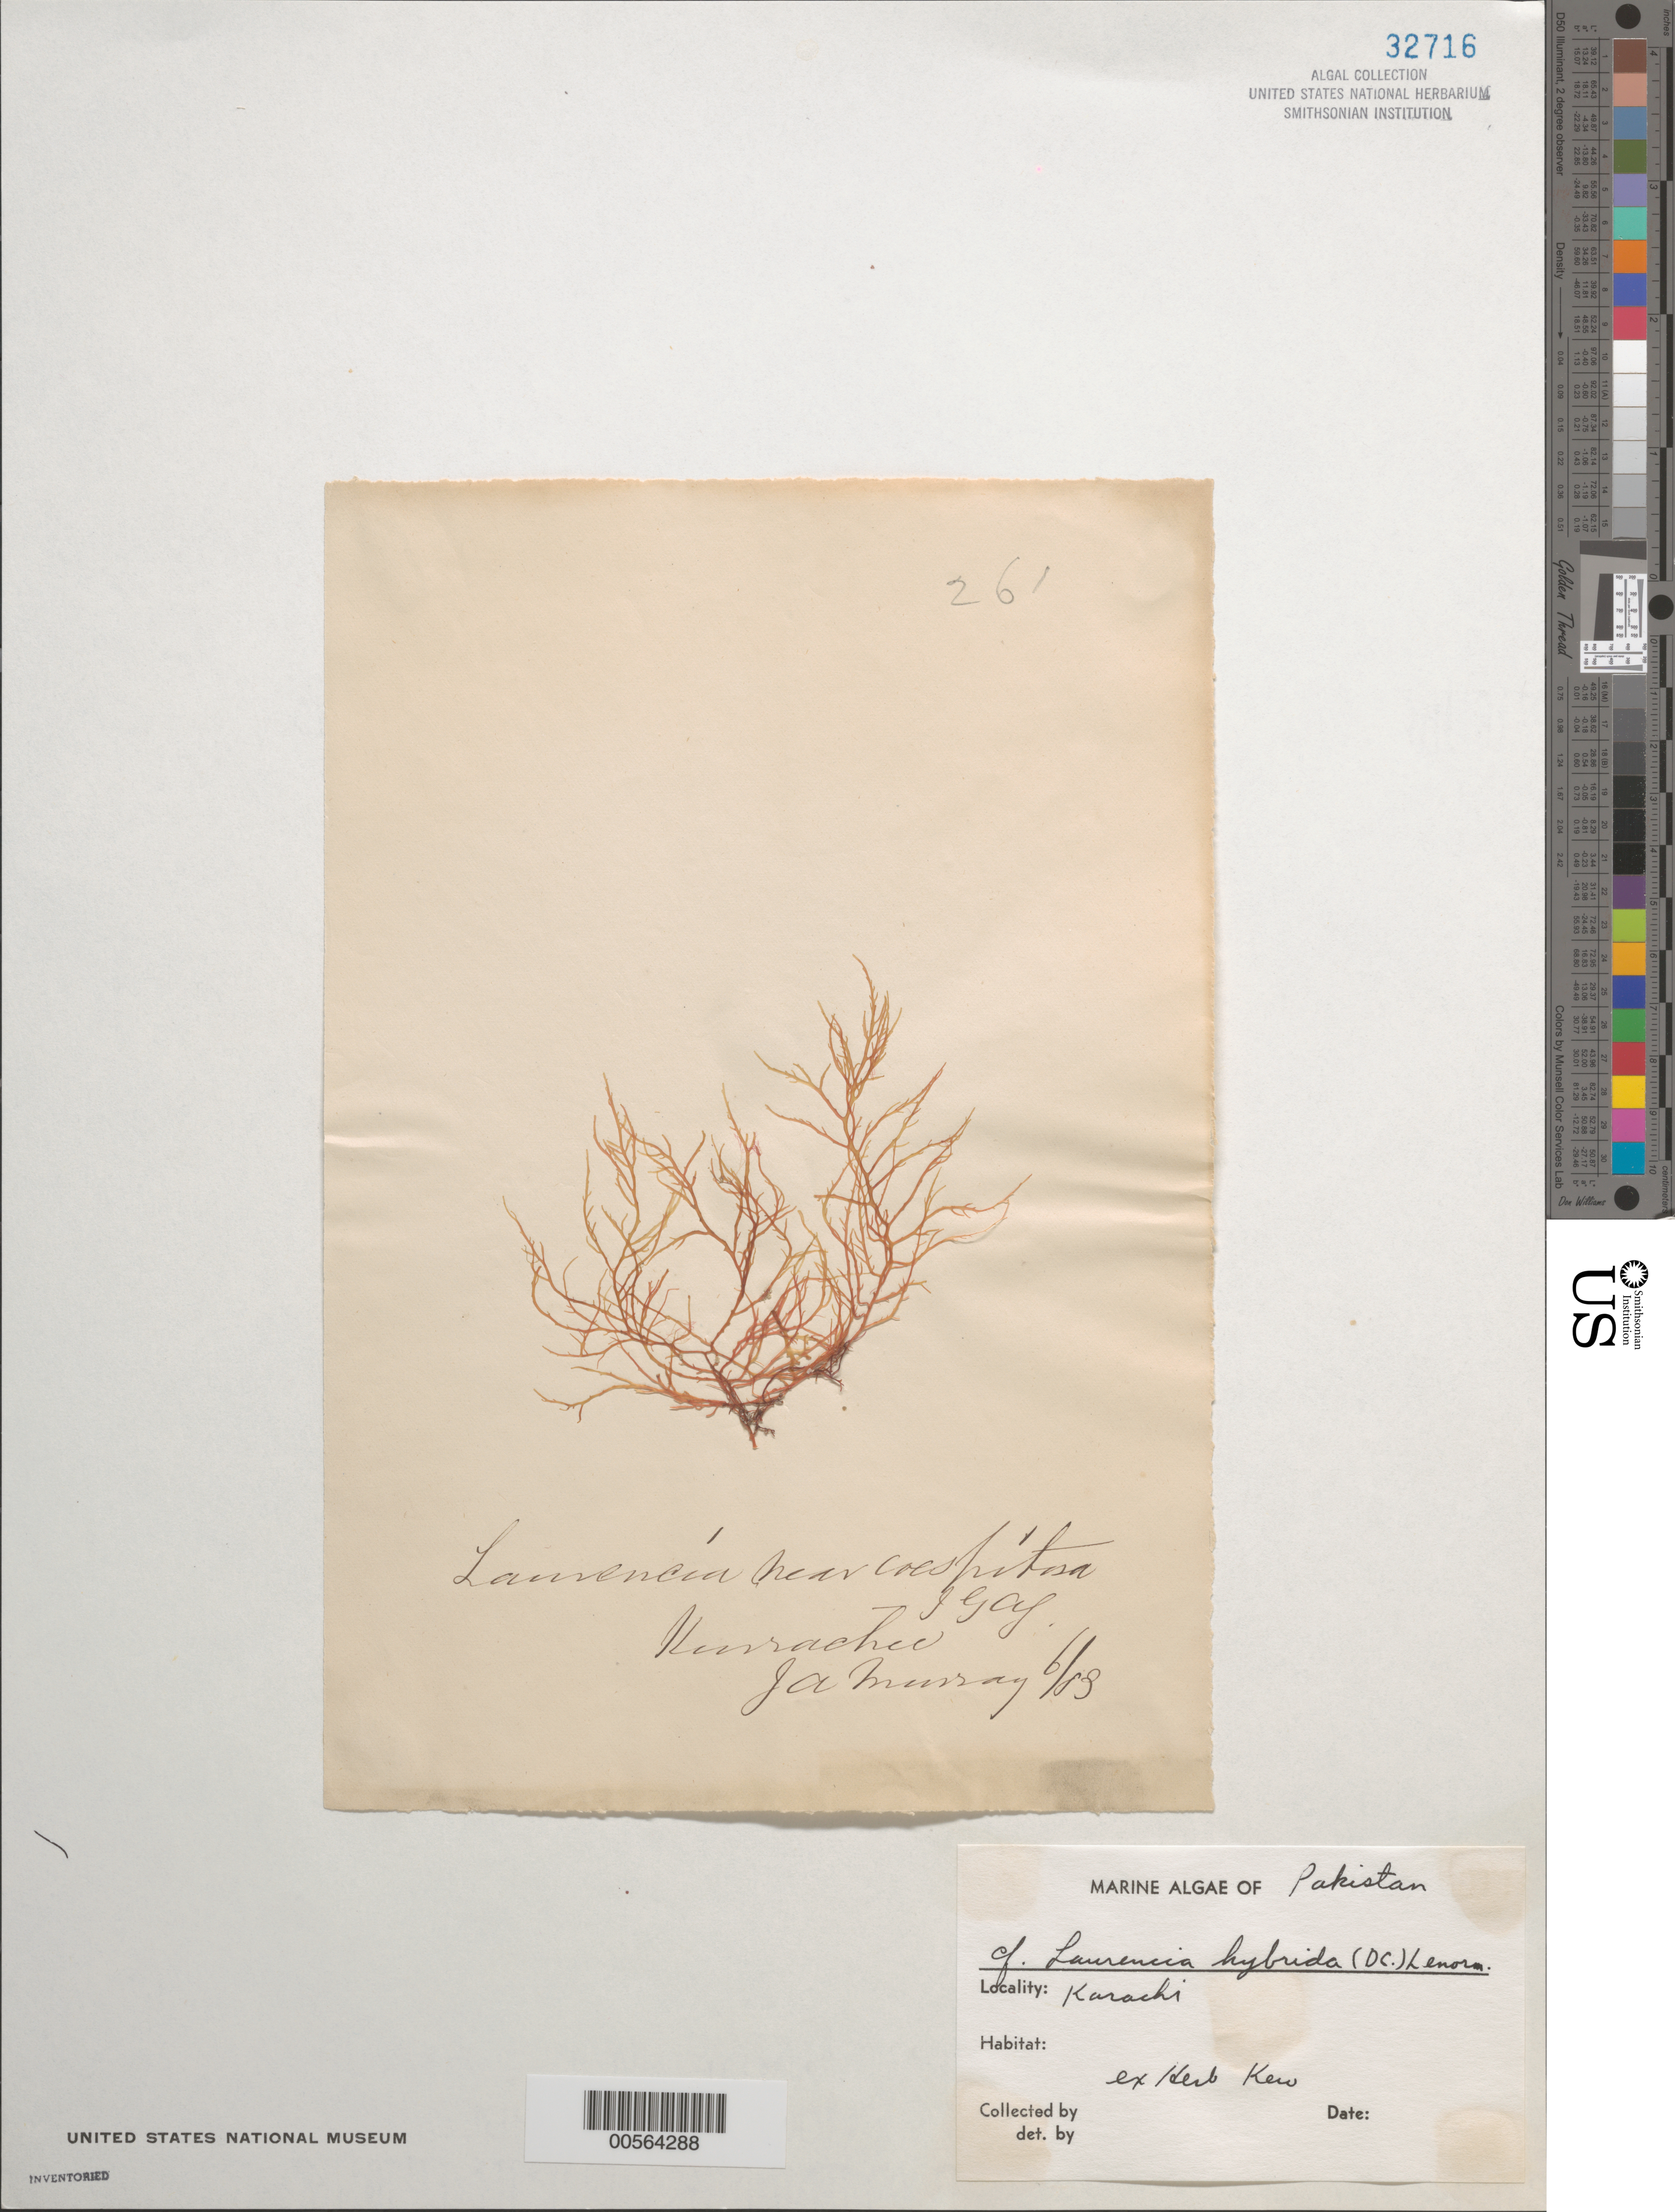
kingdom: Plantae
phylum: Rhodophyta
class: Florideophyceae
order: Ceramiales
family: Rhodomelaceae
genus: Osmundea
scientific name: Osmundea hybrida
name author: (de Candolle) K.W. Nam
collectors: J. A. Murray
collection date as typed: Jun 1883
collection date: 1883-06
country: Pakistan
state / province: Sindh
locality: Karachi (kurrachee)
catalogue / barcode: US 32716